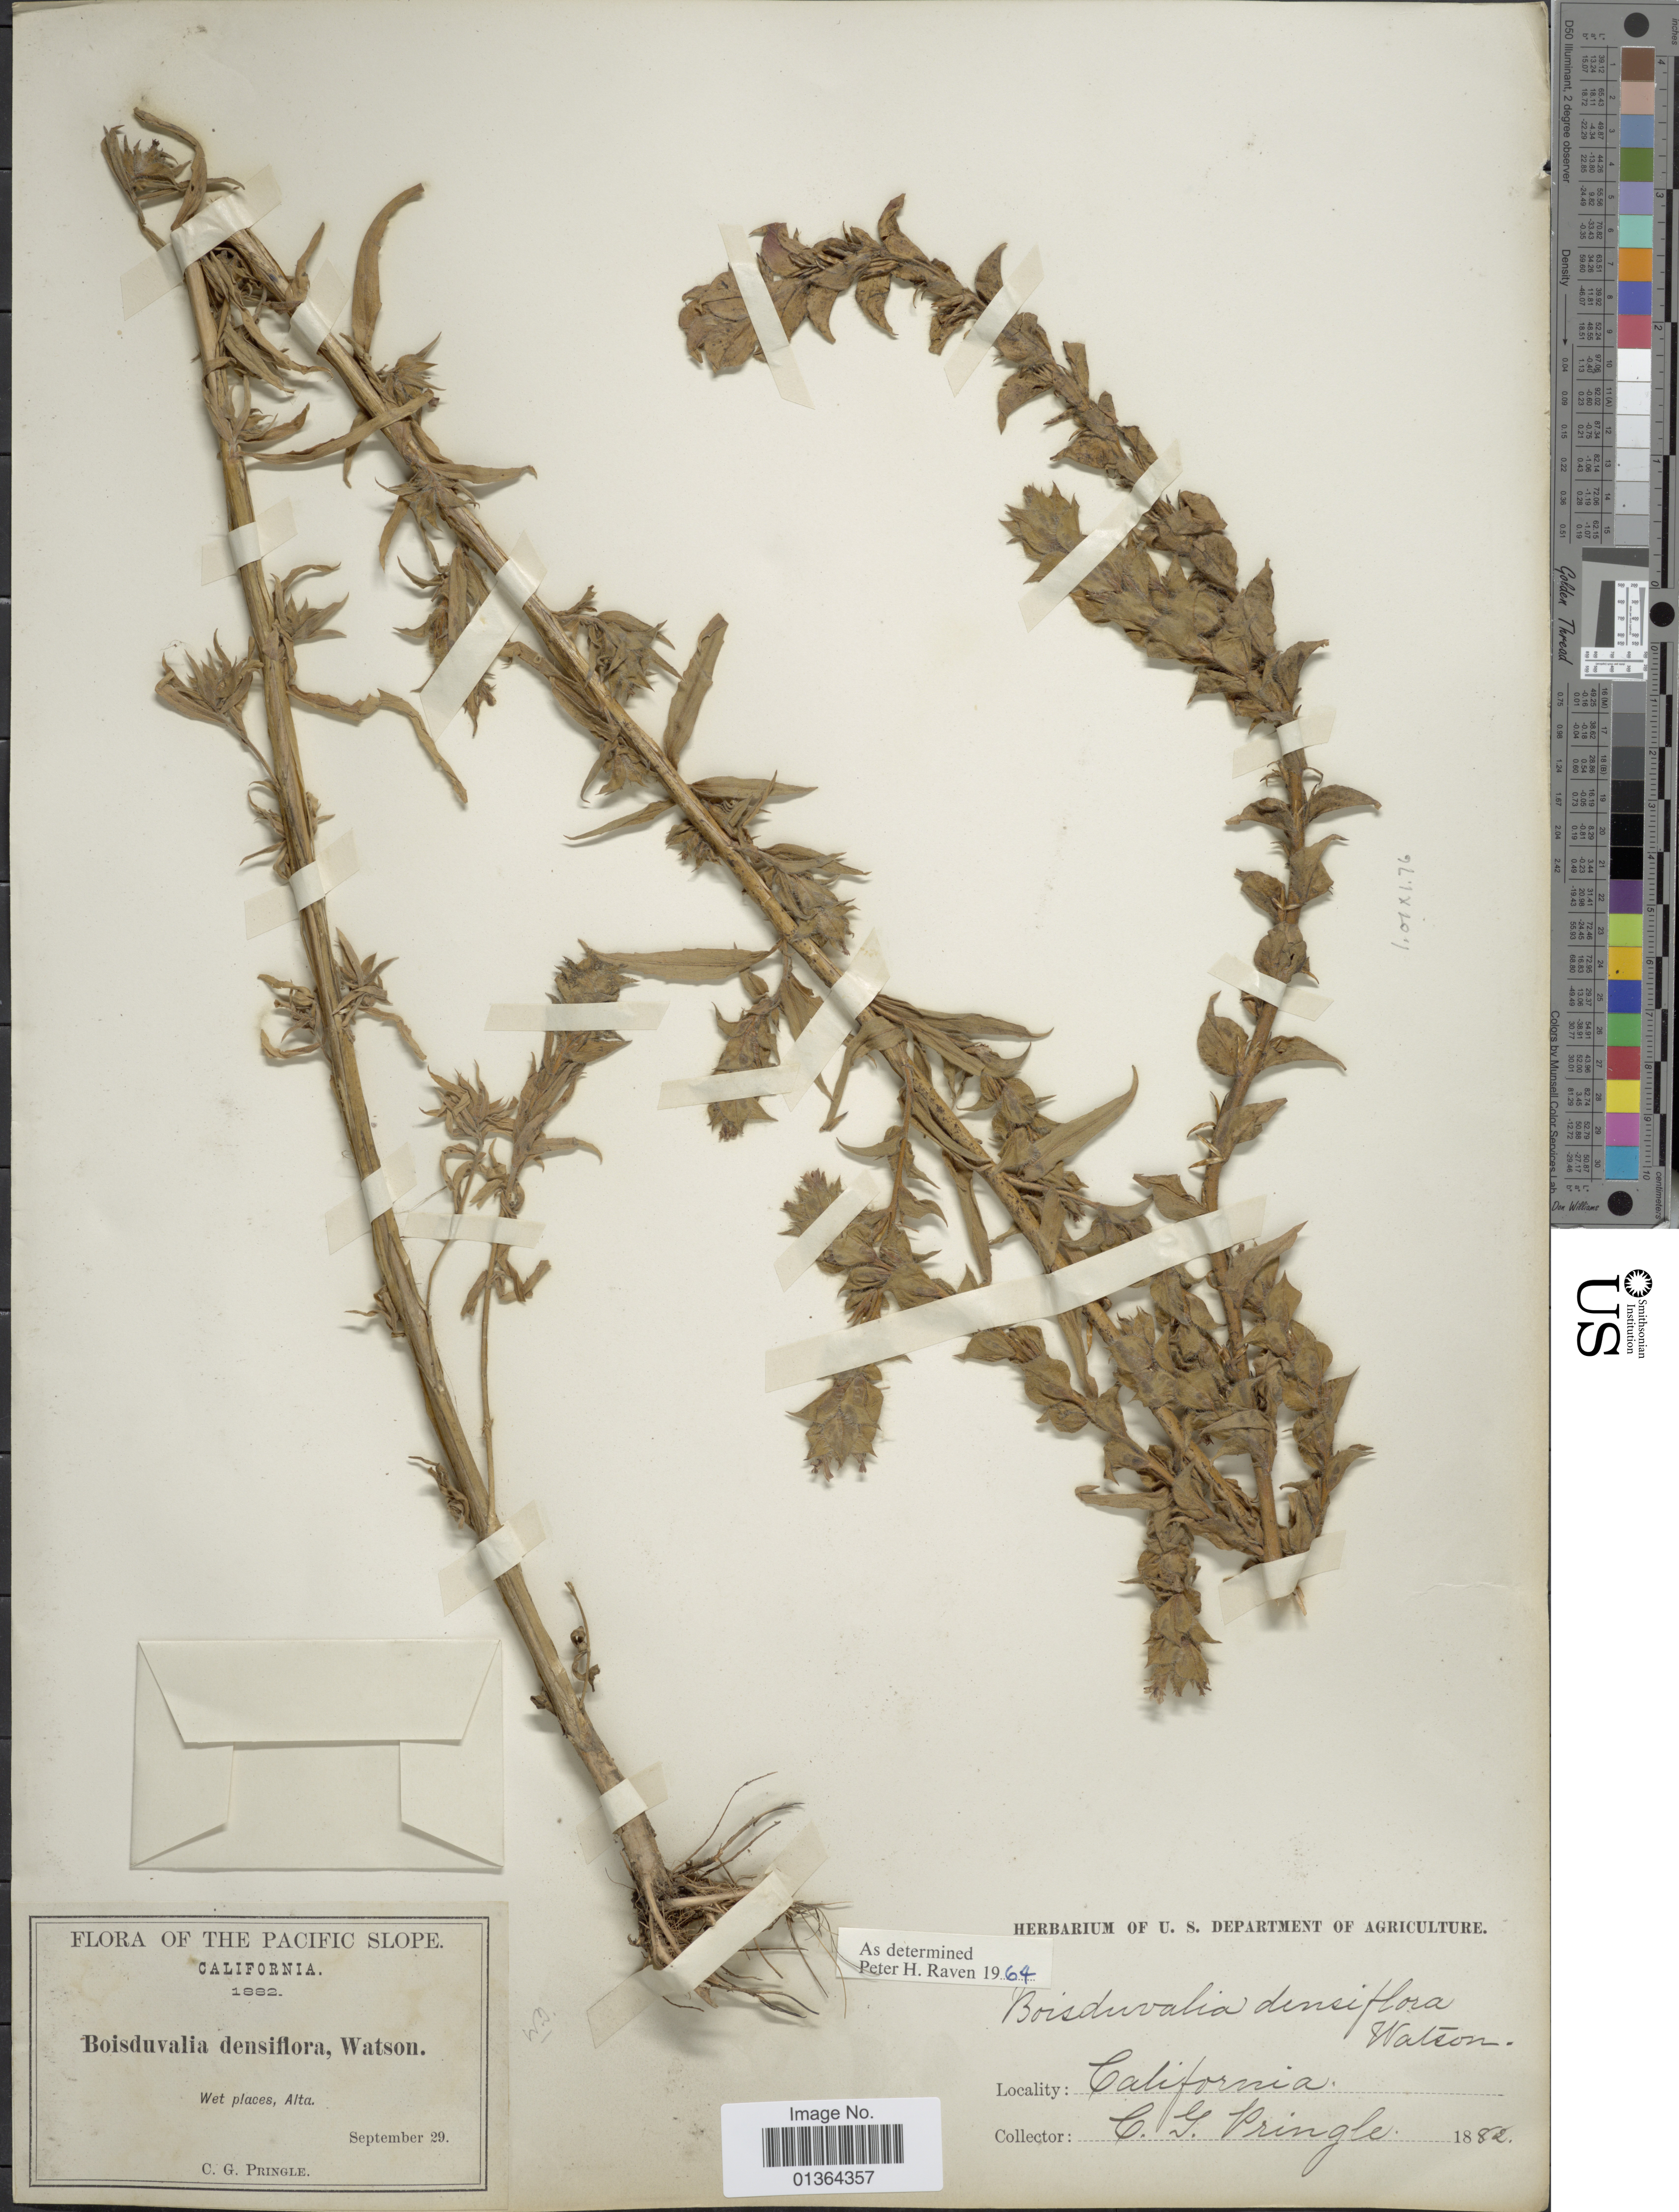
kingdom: Plantae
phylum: Tracheophyta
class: Magnoliopsida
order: Myrtales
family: Onagraceae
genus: Epilobium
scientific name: Epilobium densiflorum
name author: (Lindl.) Hoch & P.H. Raven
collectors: C. G. Pringle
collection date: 1882-09-29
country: United States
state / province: California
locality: Alta